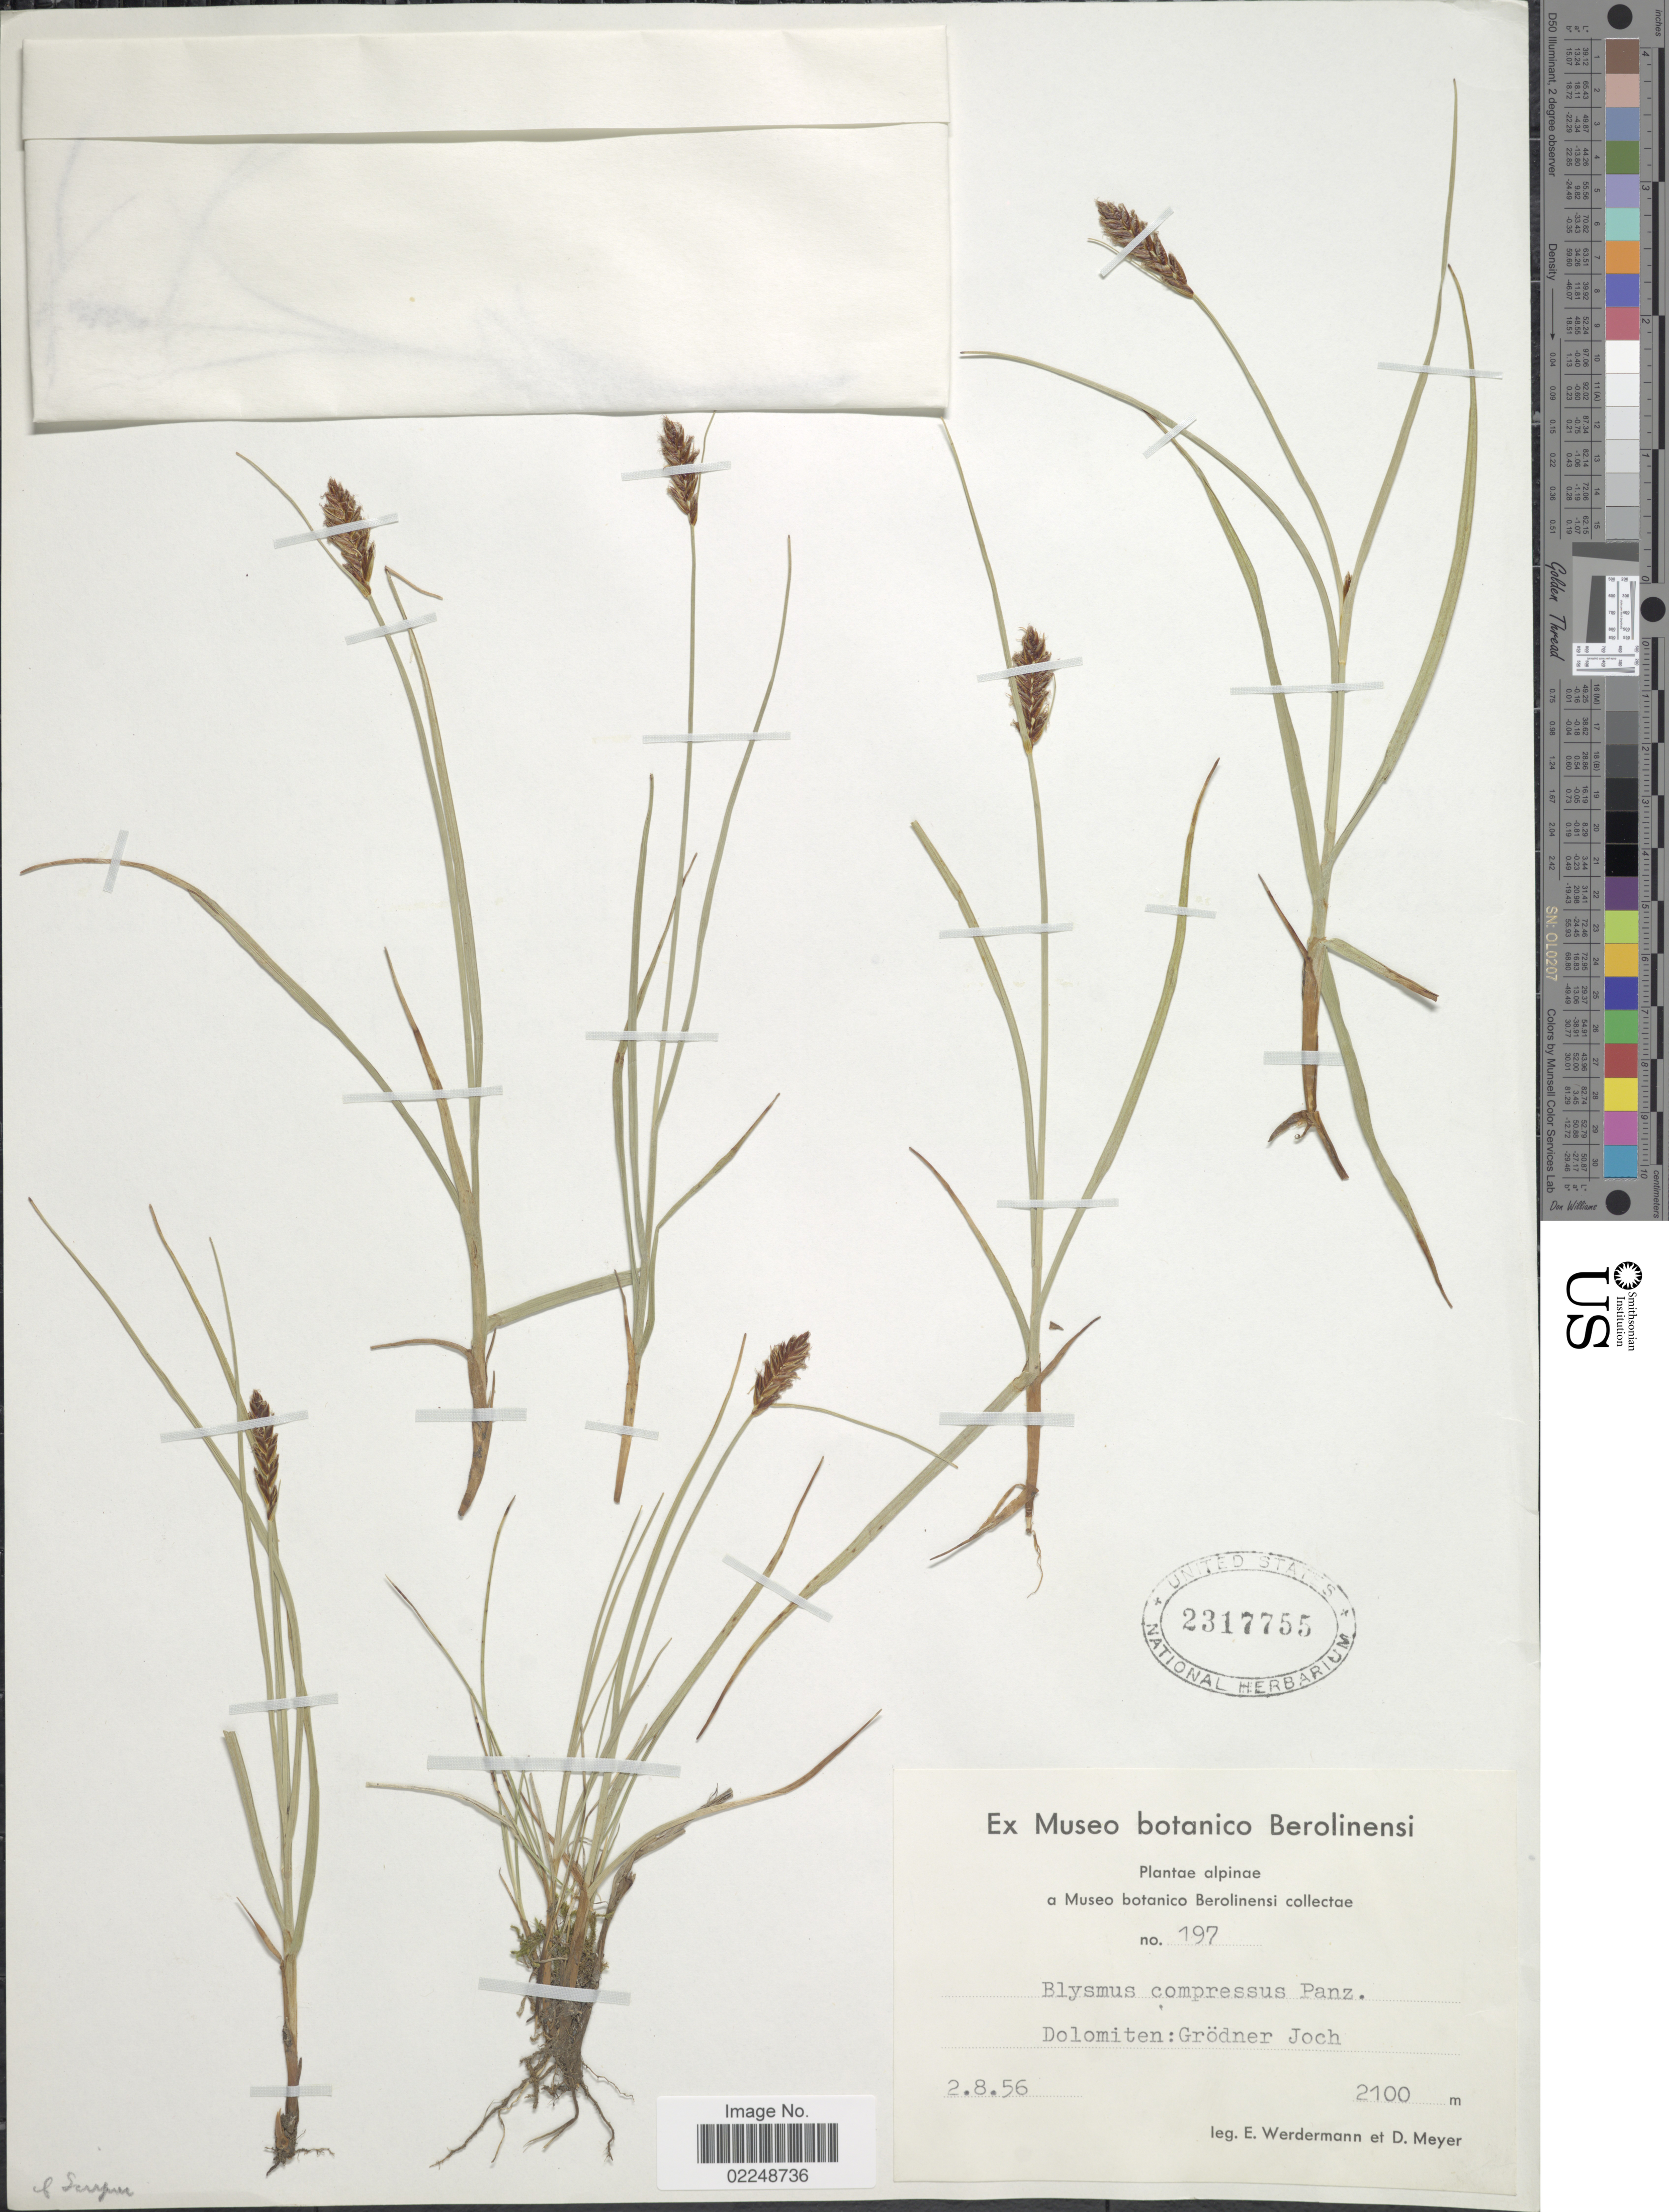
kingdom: Plantae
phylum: Tracheophyta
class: Liliopsida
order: Poales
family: Cyperaceae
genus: Blysmus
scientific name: Blysmus compressus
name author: (L.) Panzer ex Link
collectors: E. Werdermann & D. Meyer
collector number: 197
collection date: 1956-08-02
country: Italy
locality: Alpinae, Dolomiten: Grodner Joch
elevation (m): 2100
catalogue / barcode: US 2317755